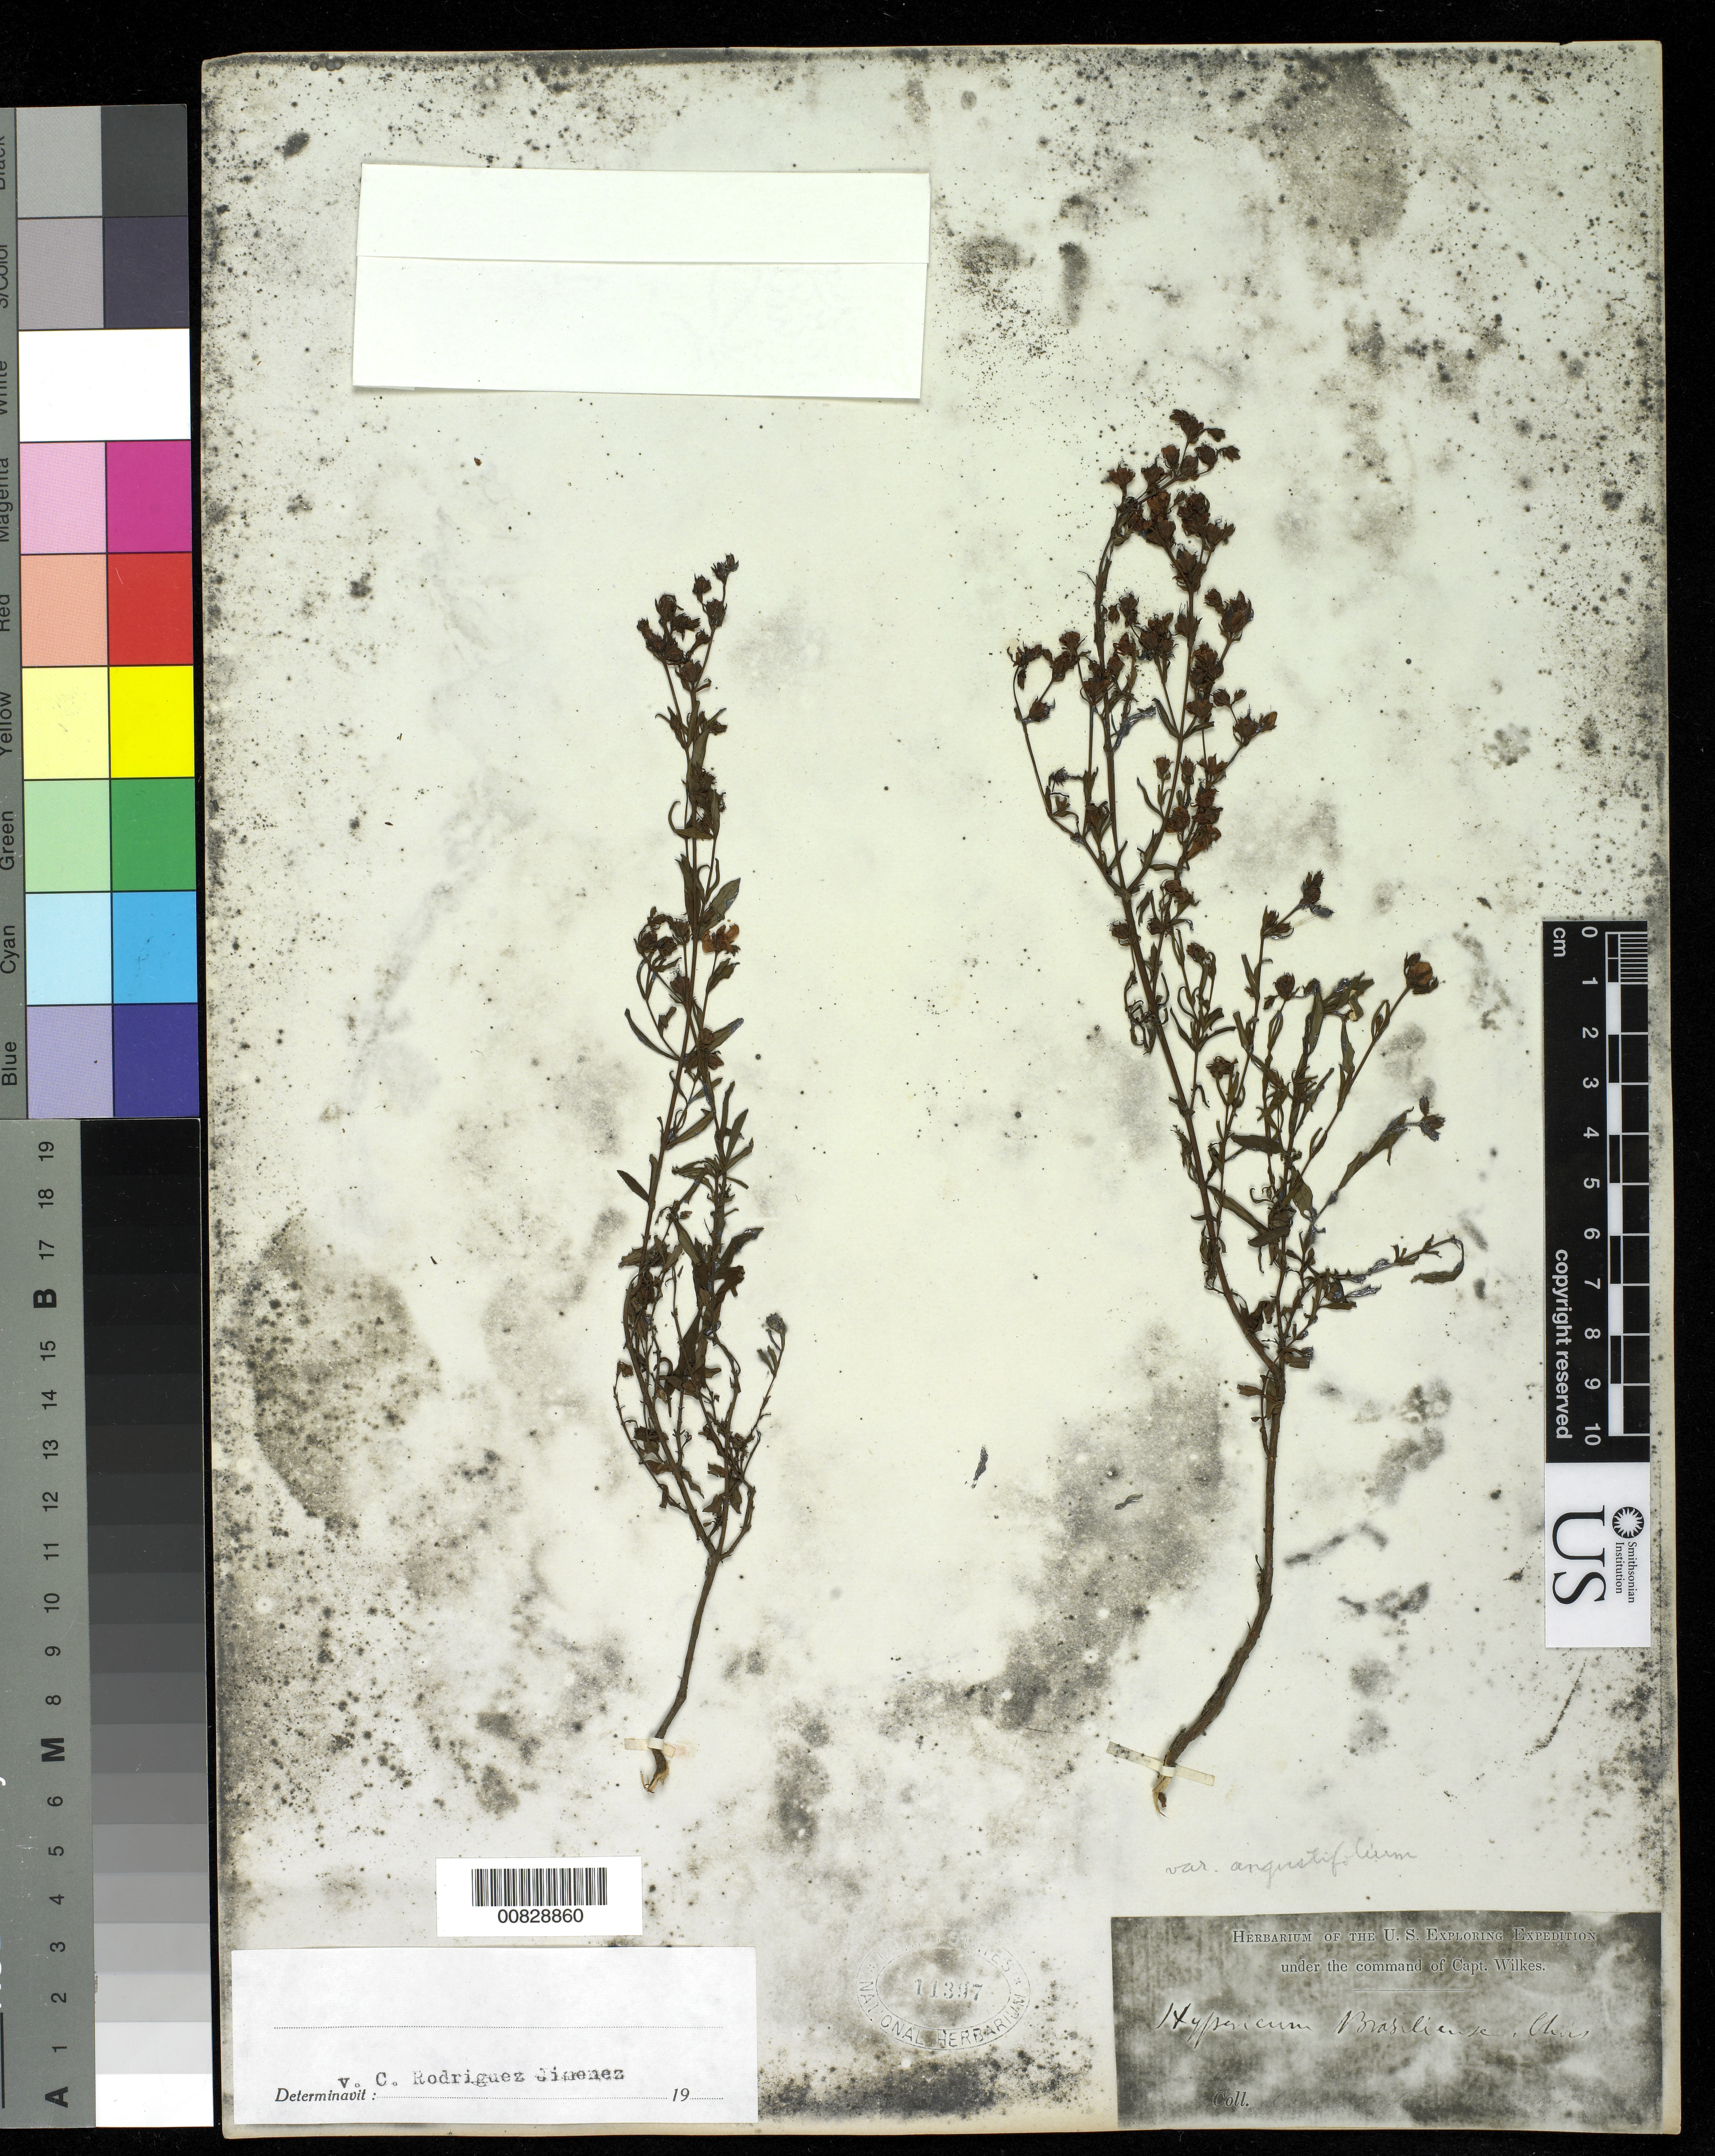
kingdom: Plantae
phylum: Tracheophyta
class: Magnoliopsida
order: Malpighiales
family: Hypericaceae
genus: Hypericum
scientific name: Hypericum brasiliense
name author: Choisy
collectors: Wilkes Explor. Exped.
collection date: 1838/1842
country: Brazil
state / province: Rio de Janeiro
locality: Organ Mts.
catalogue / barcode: US 11397